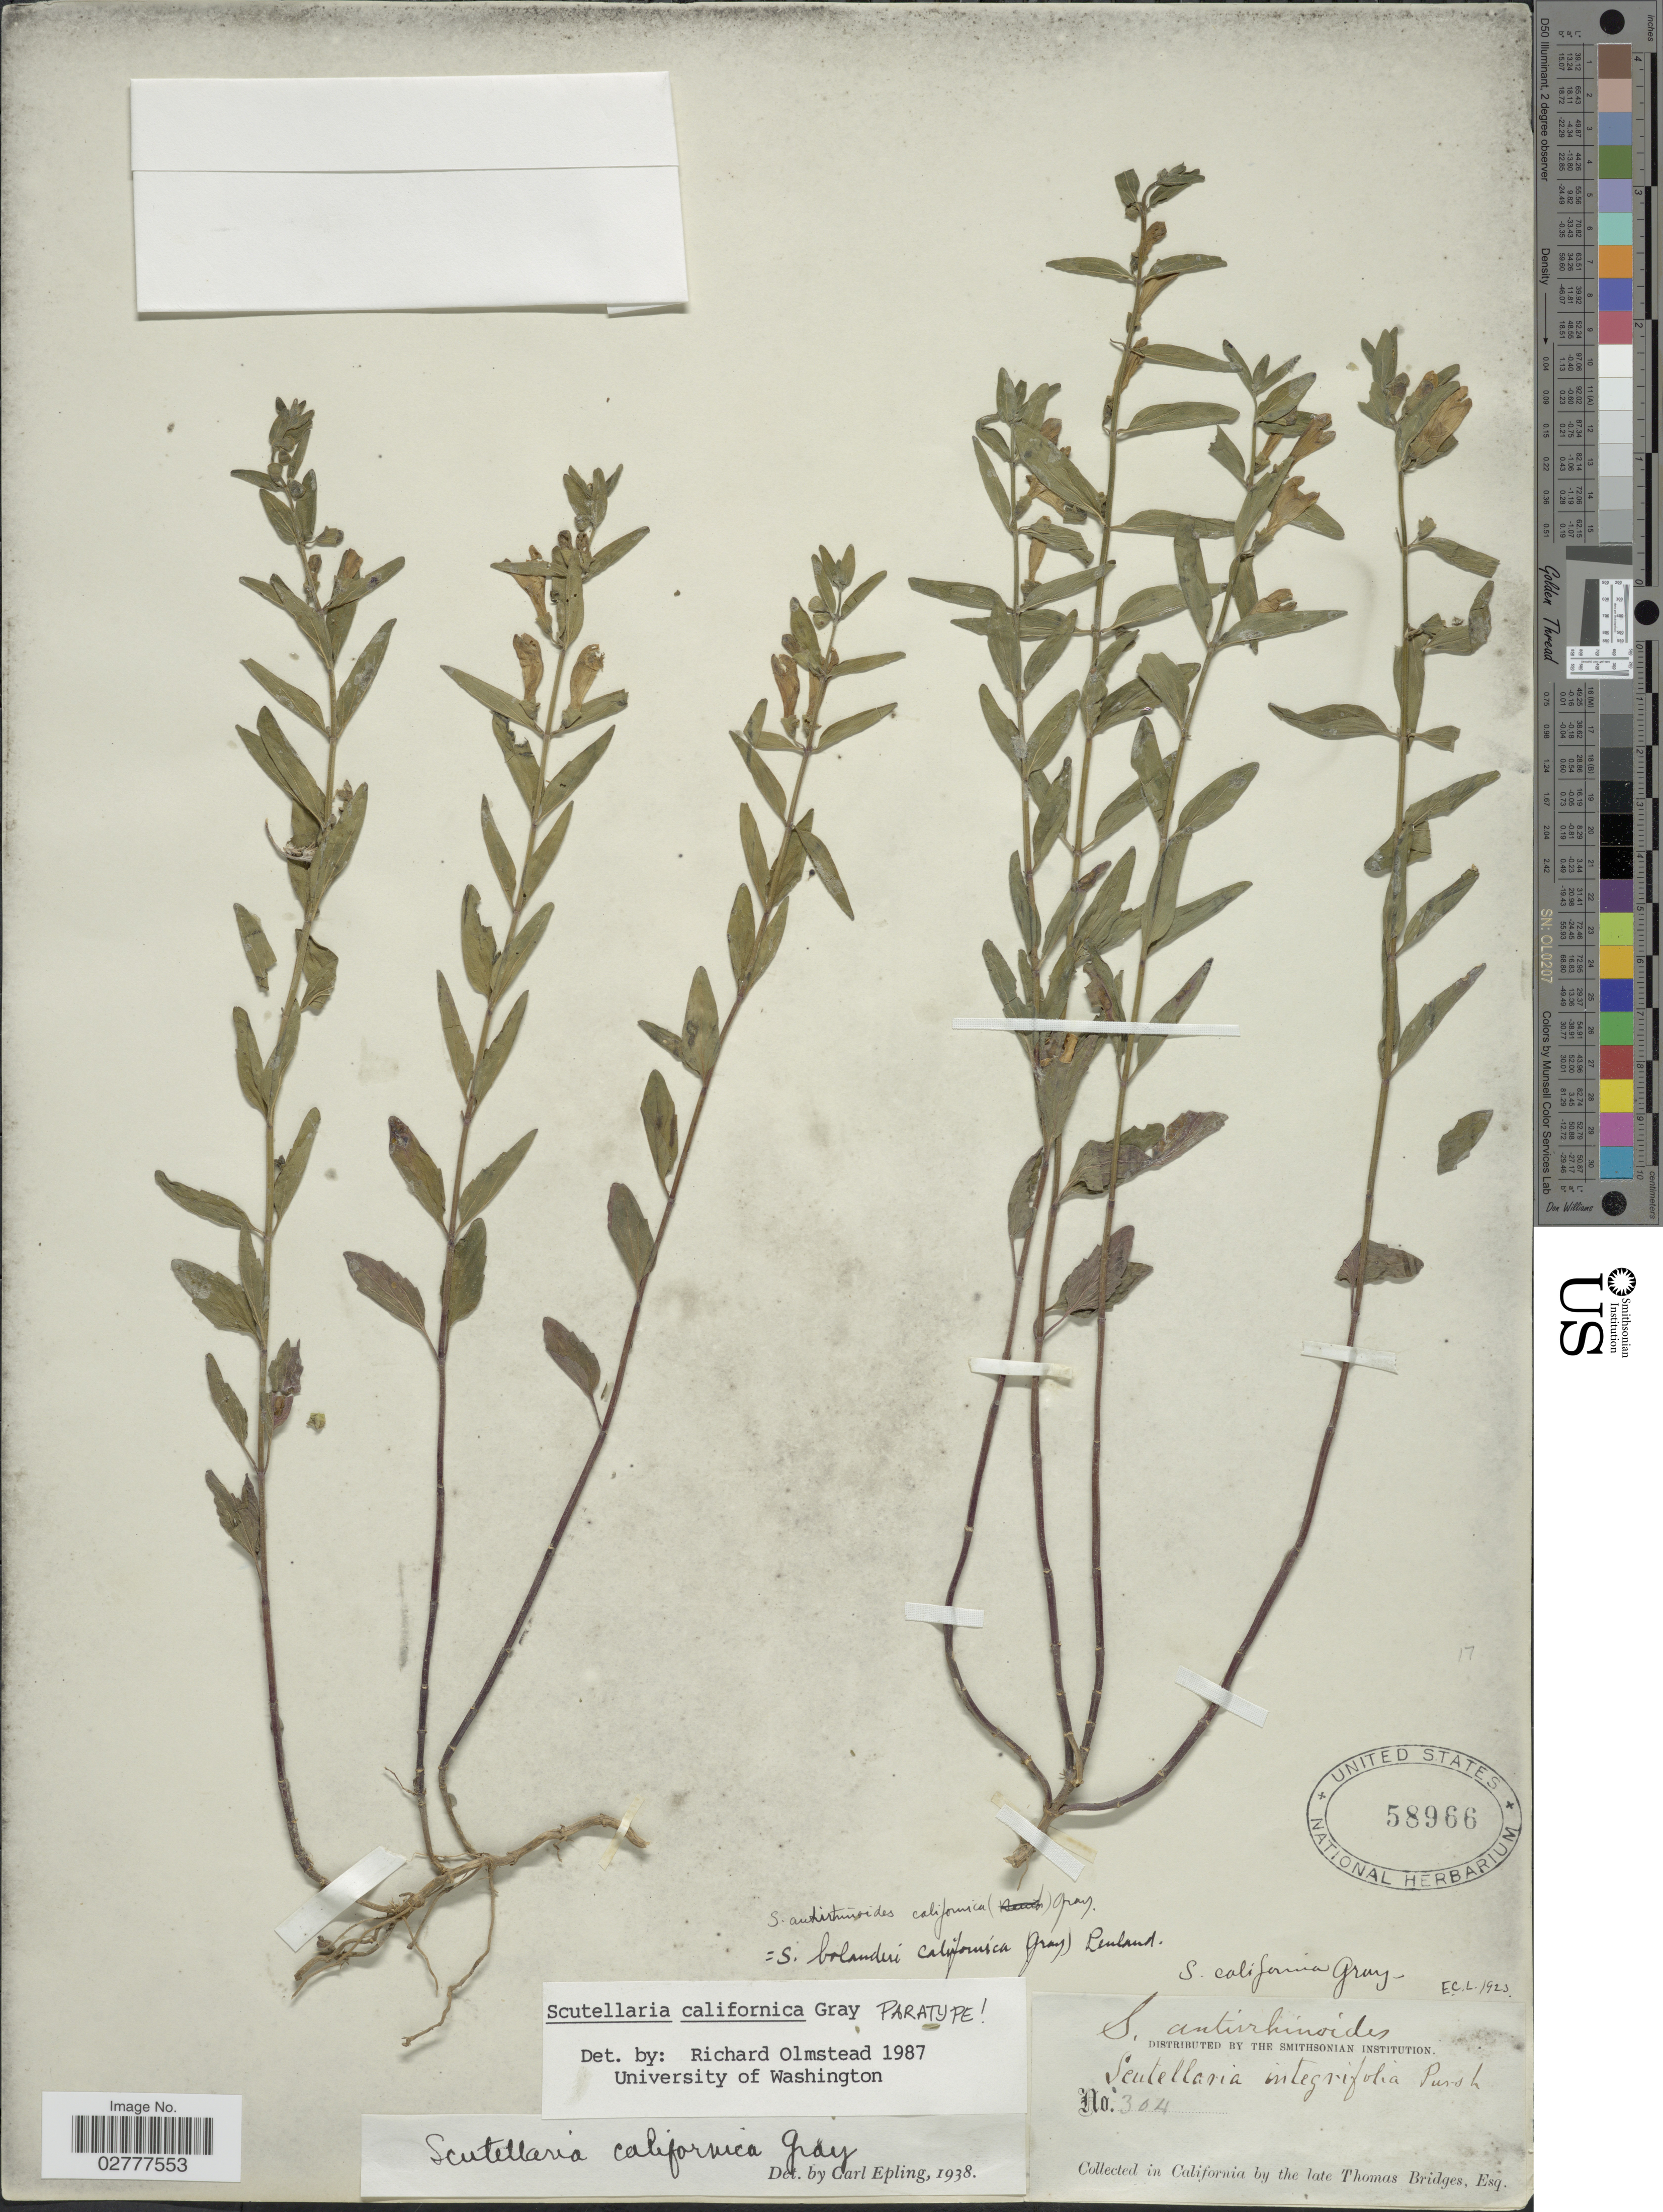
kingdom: Plantae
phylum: Tracheophyta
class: Magnoliopsida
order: Lamiales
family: Lamiaceae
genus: Scutellaria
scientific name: Scutellaria californica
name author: A. Gray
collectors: T. Bridges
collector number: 304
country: United States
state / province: California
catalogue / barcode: US 58966